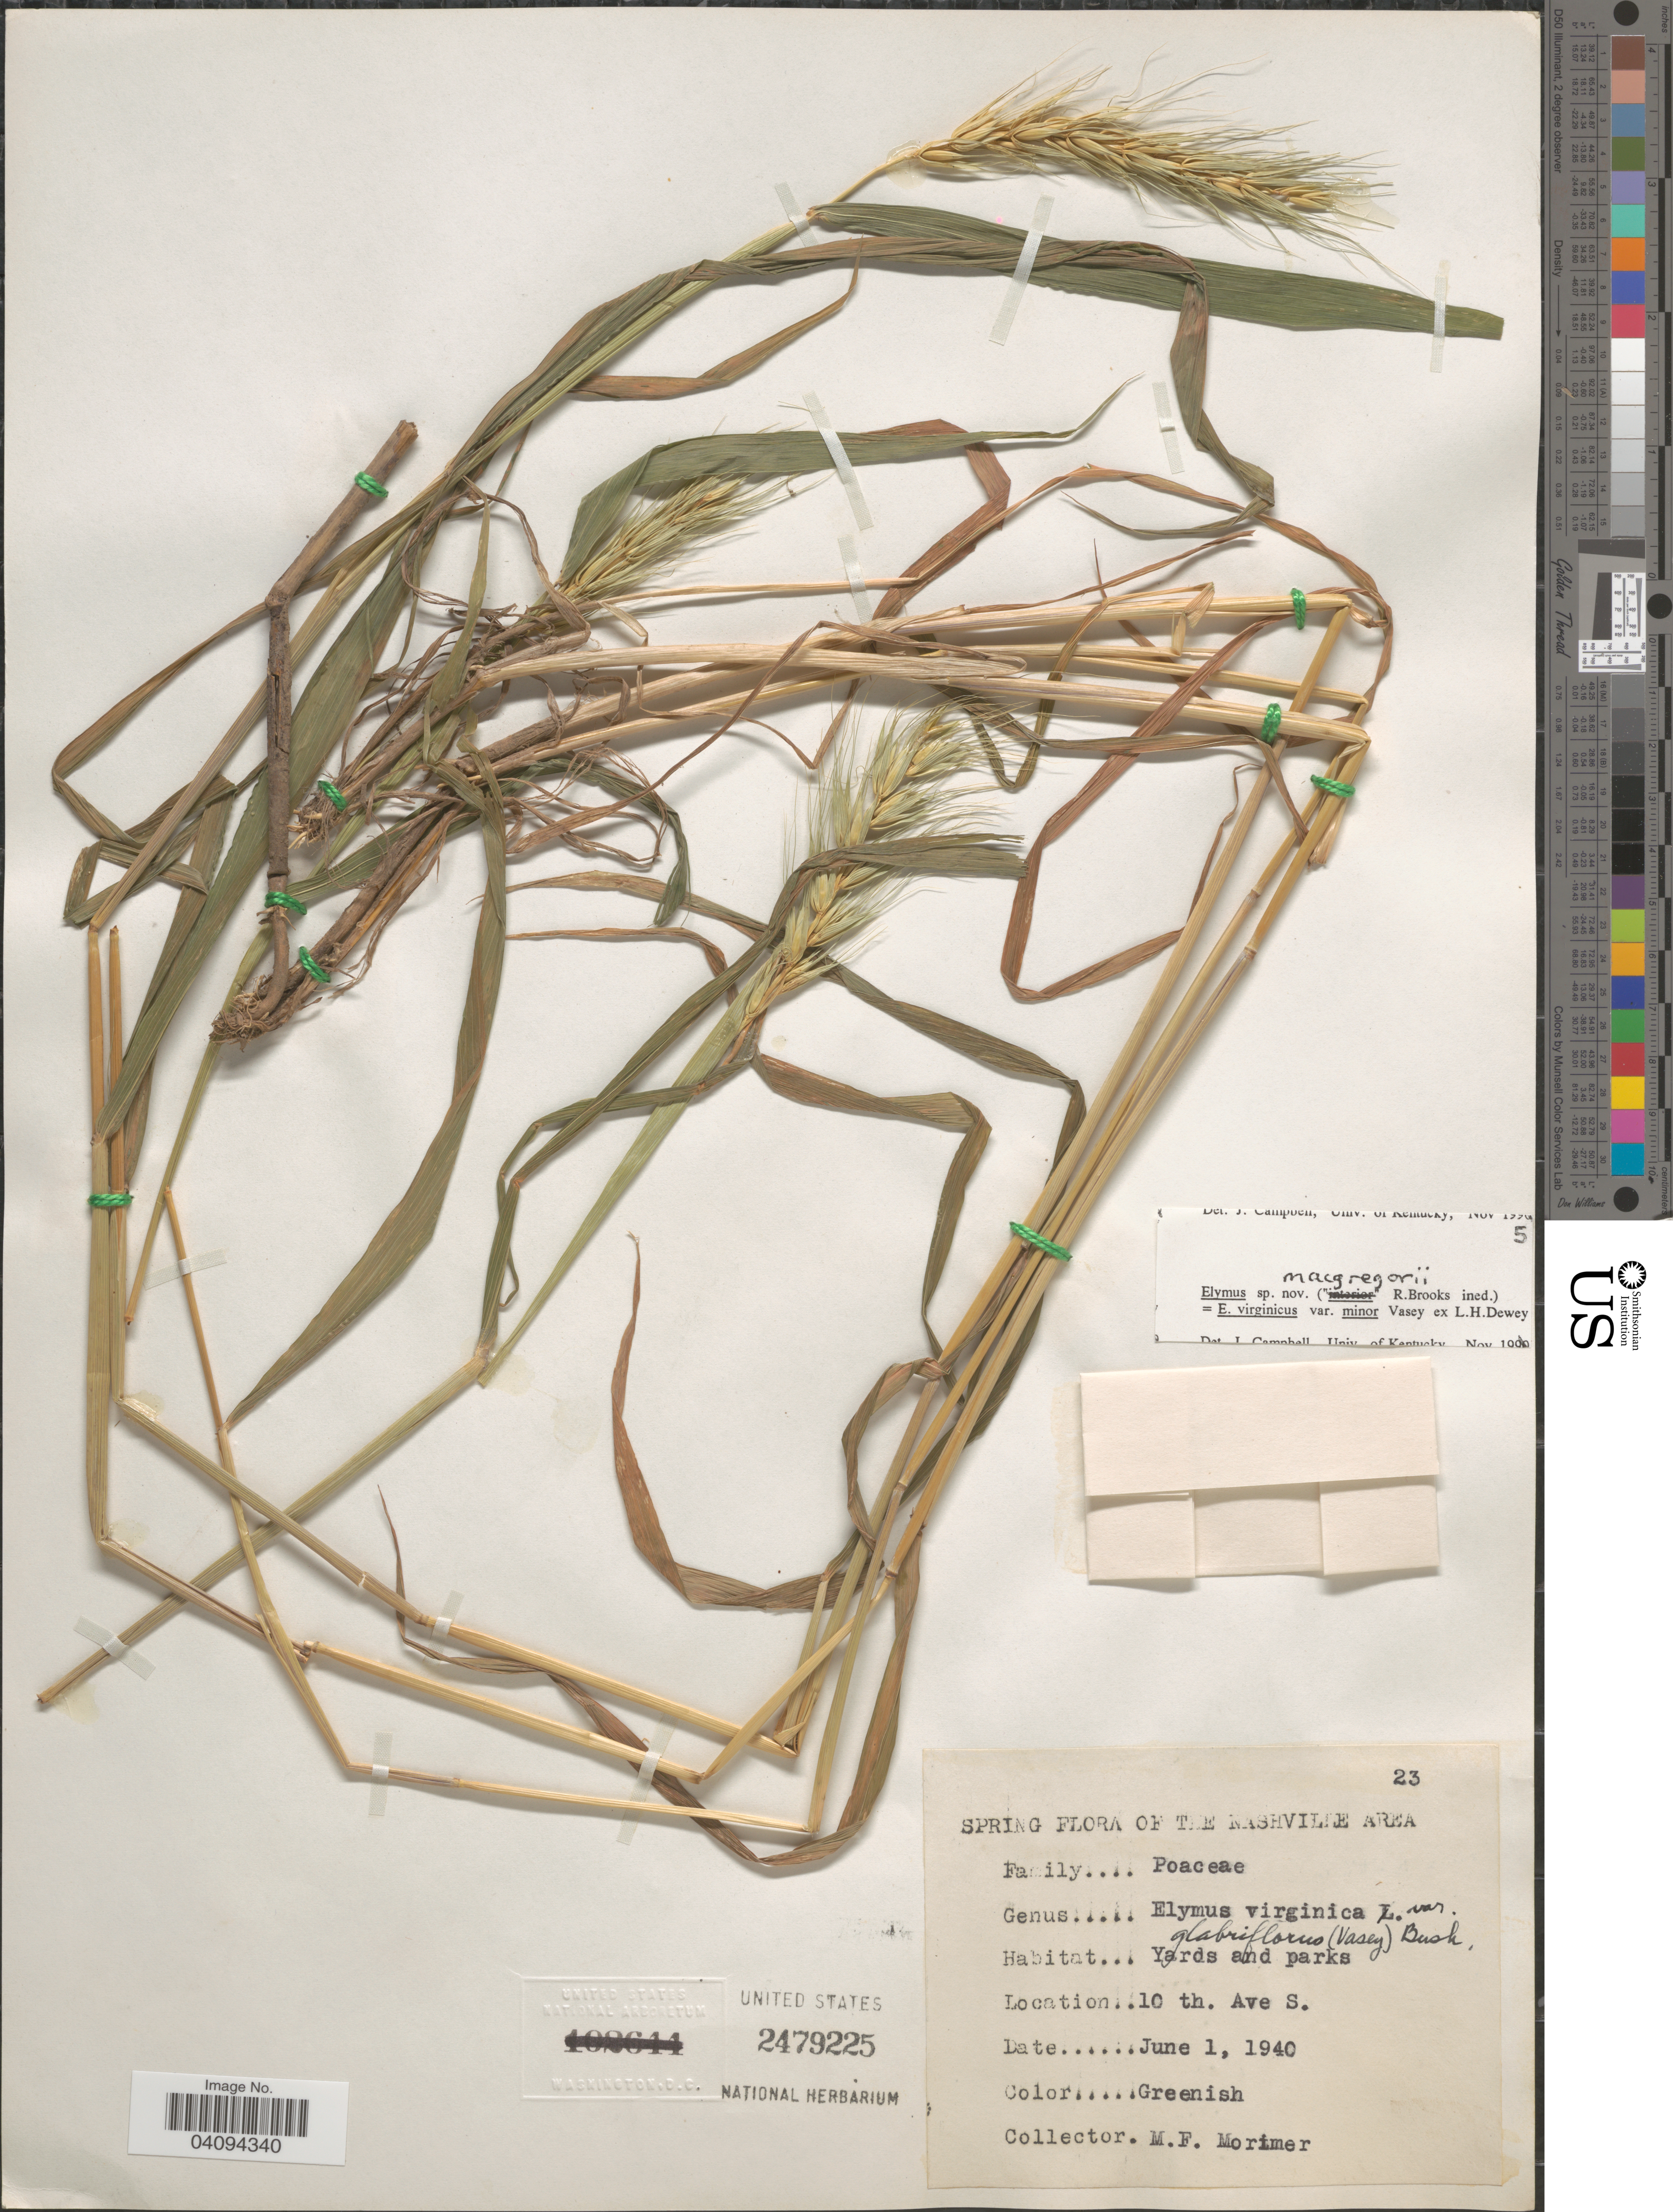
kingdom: Plantae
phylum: Tracheophyta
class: Liliopsida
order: Poales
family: Poaceae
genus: Elymus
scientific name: Elymus macgregorii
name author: R.E. Brooks & J.J.N. Campb.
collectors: M. Morimer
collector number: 23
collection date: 1940-06-01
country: United States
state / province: Tennessee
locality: Spring Flora of the Nashville Area. Yards and parks. 10th. Ave S.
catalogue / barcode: US 2479225